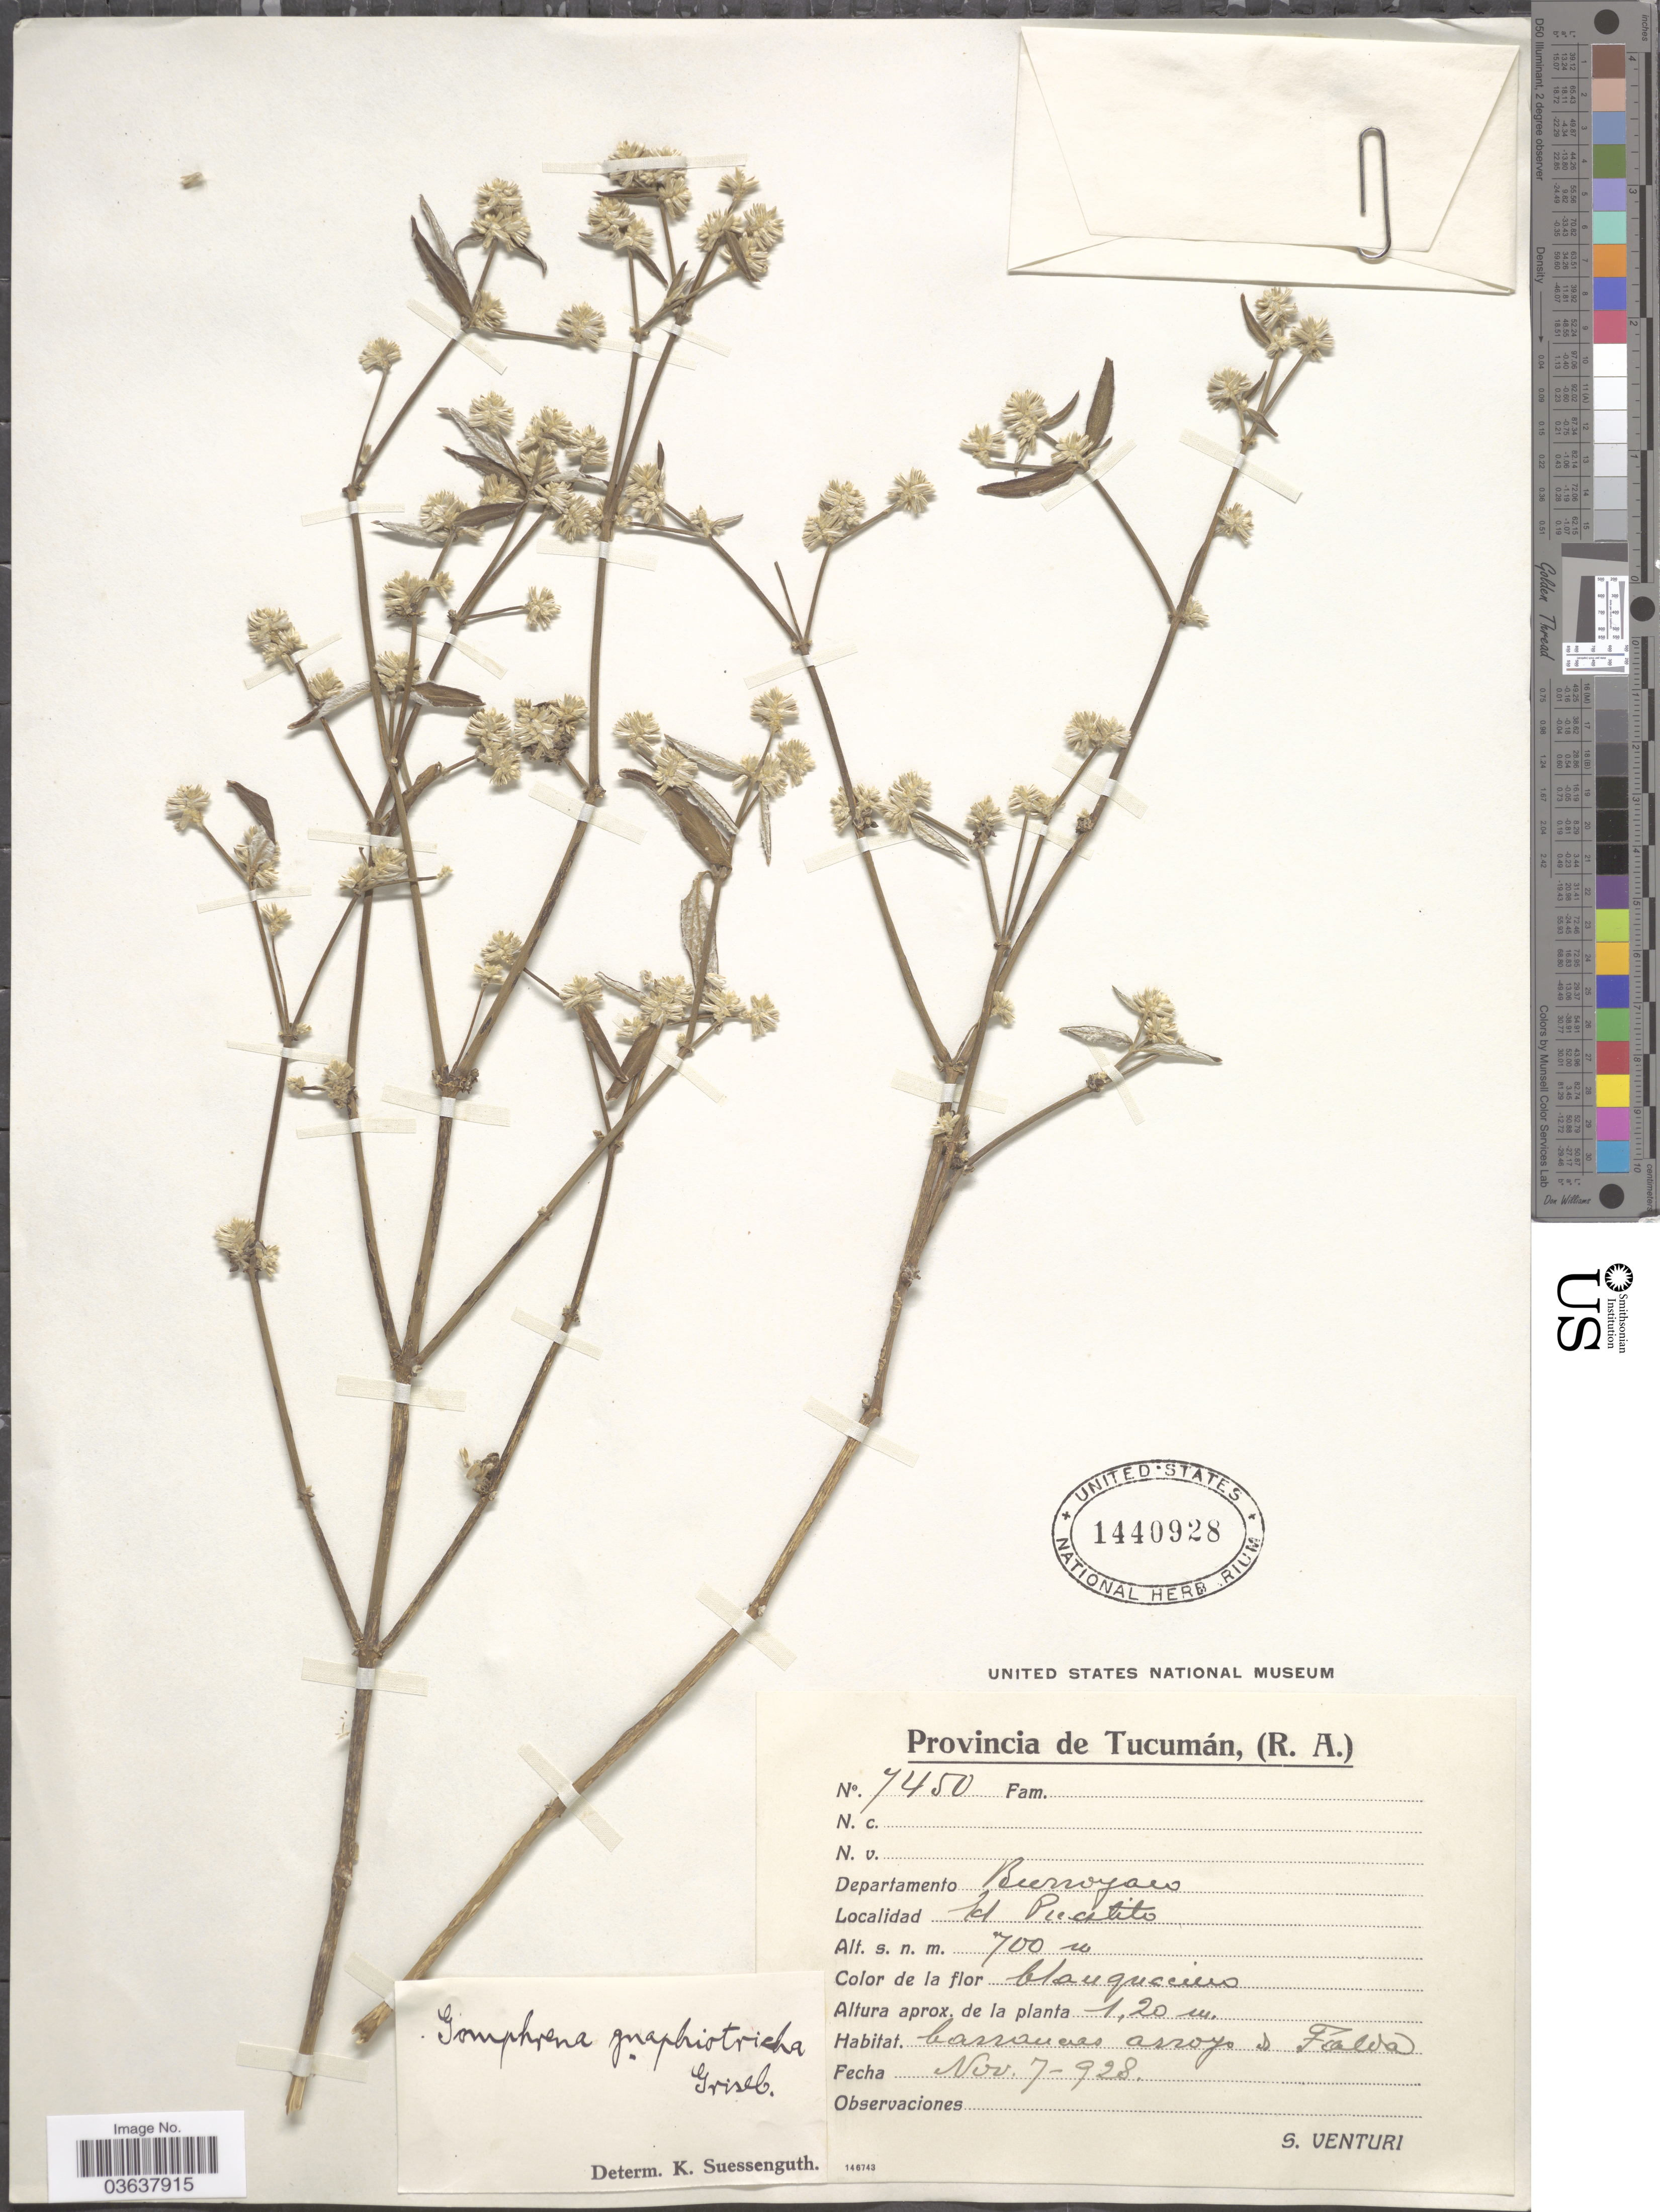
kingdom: Plantae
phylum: Tracheophyta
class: Magnoliopsida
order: Caryophyllales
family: Amaranthaceae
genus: Gomphrena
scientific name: Gomphrena gnaphiotricha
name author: Griseb.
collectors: S. Venturi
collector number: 7450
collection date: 1928-11-07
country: Argentina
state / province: Tucuman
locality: Departamento Burroyaco. El Puestito.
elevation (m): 700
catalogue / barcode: US 1440928